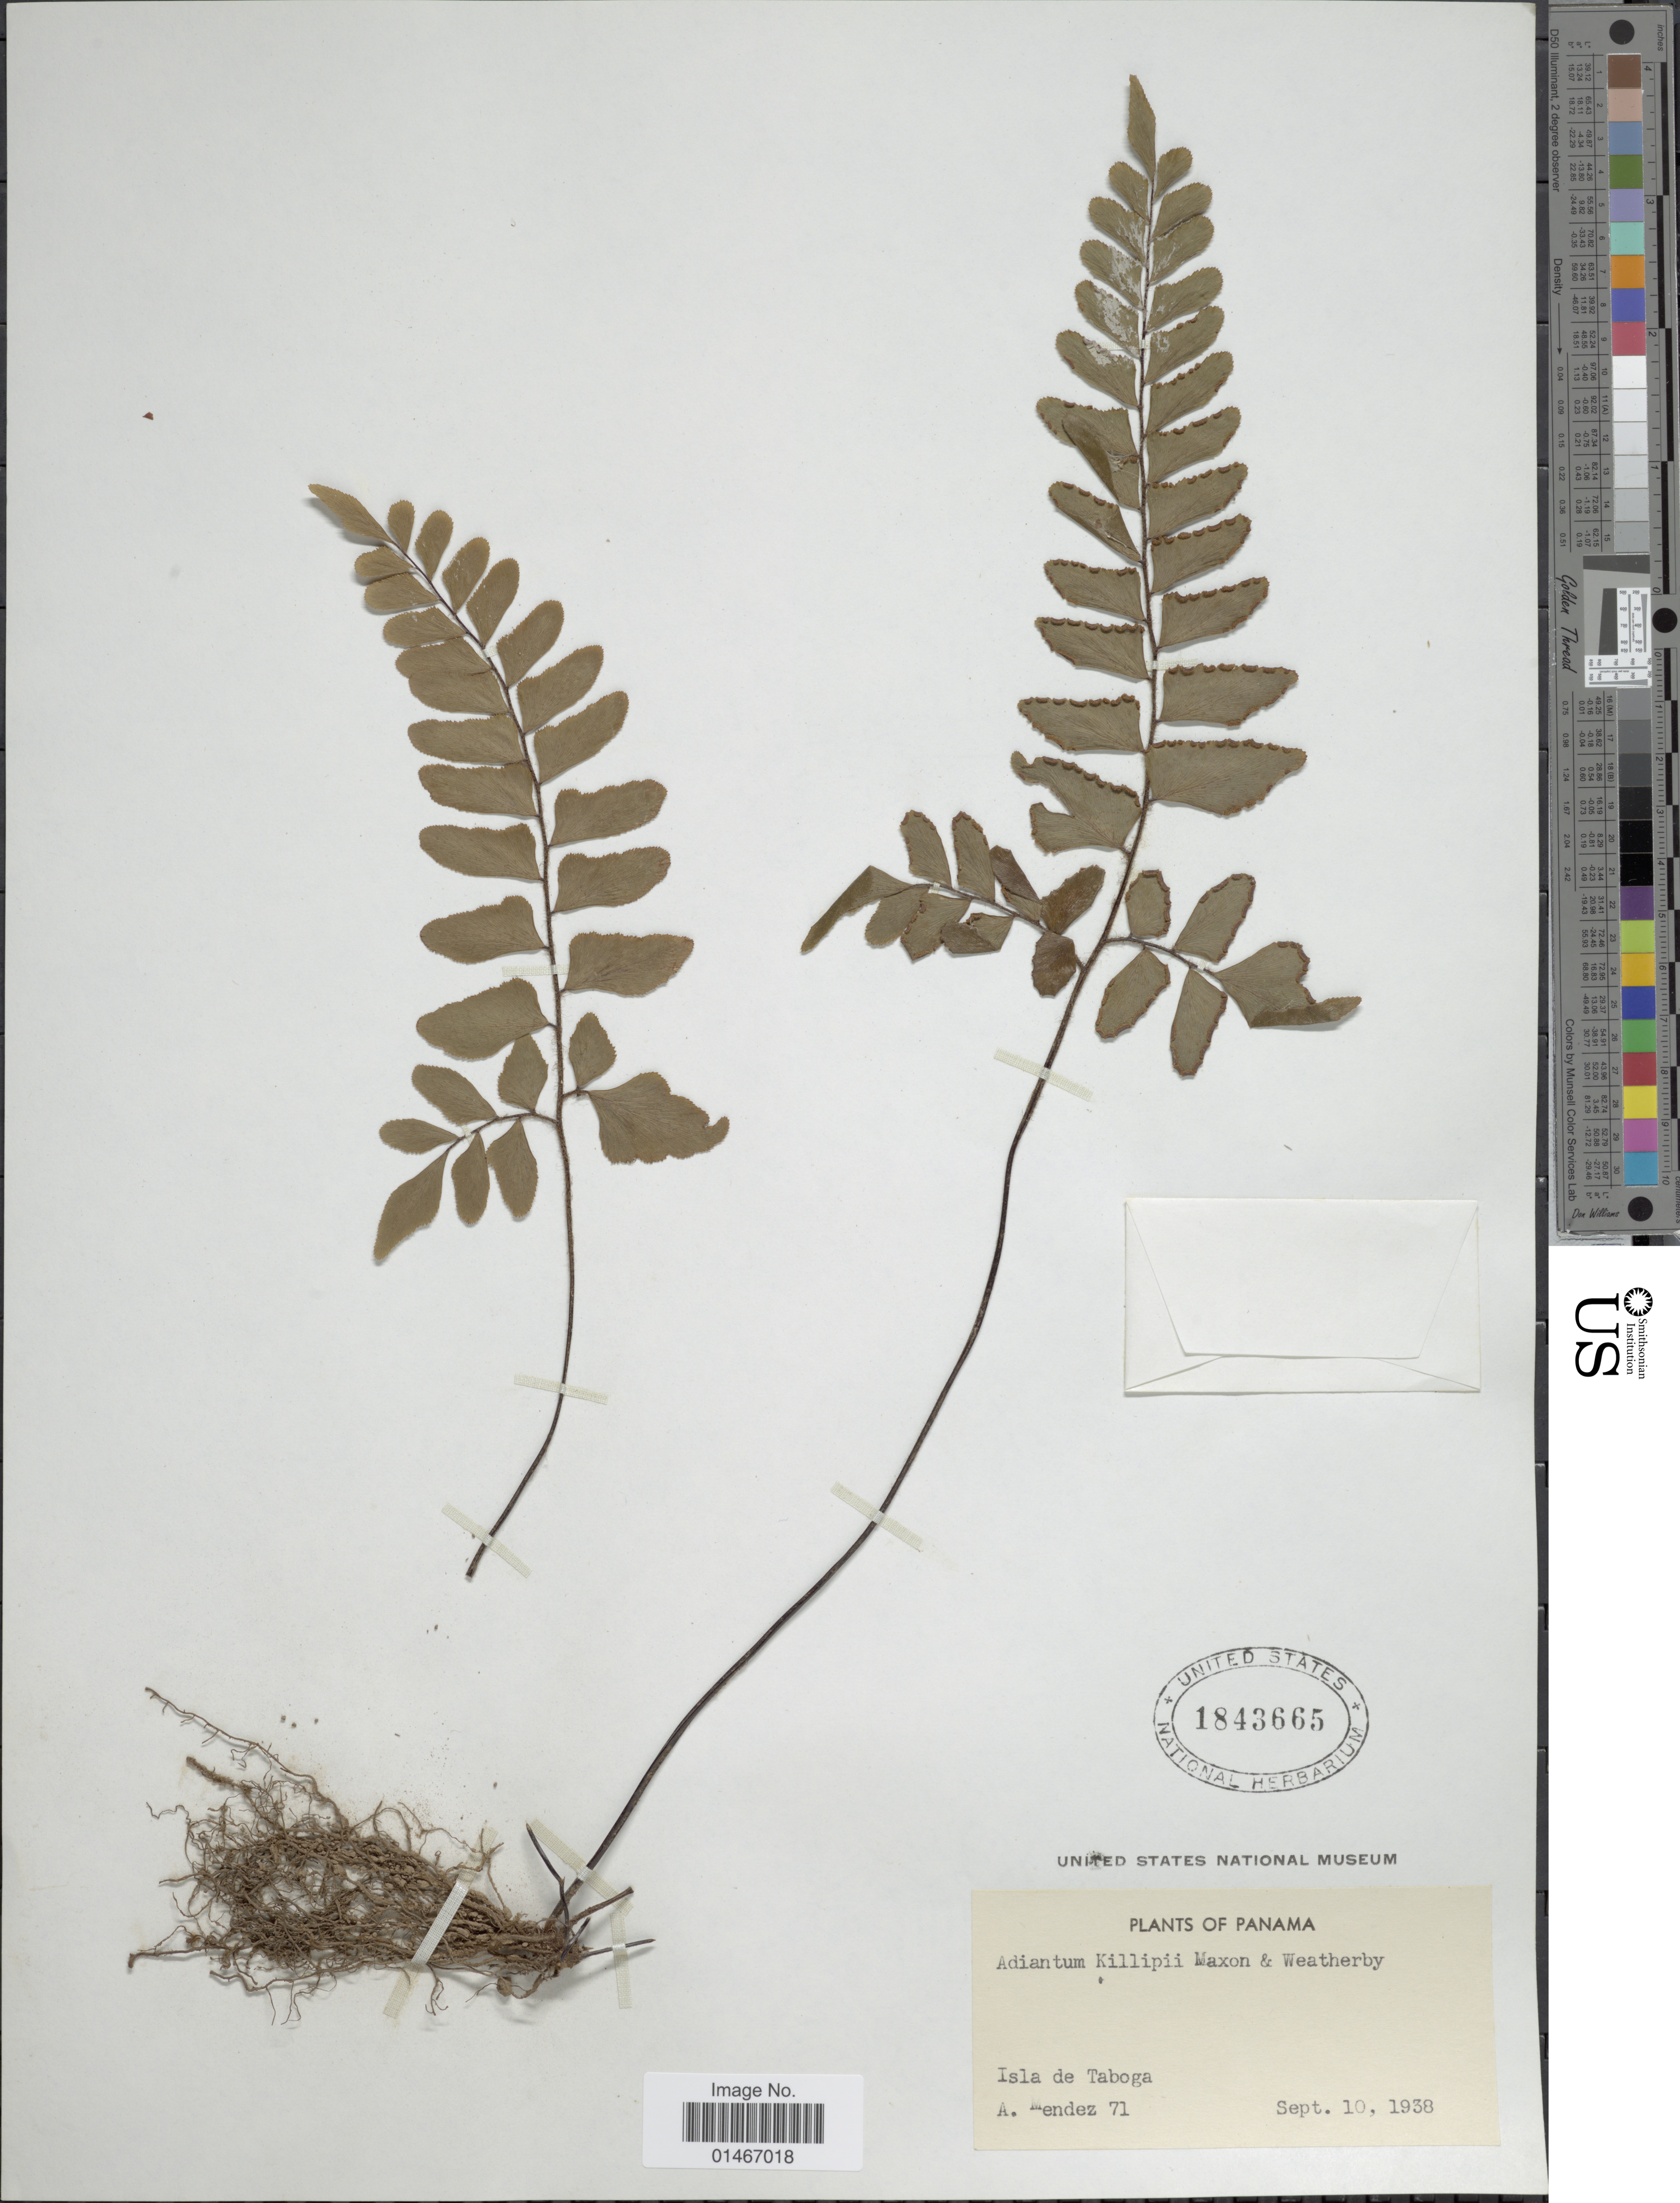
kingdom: Plantae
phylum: Tracheophyta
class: Polypodiopsida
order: Polypodiales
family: Pteridaceae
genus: Adiantum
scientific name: Adiantum killipii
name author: Maxon & Weath.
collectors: A. Mendez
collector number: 71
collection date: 1938-09-10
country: Panama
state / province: Panamá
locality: Isla de Taboga.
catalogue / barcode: US 1843665